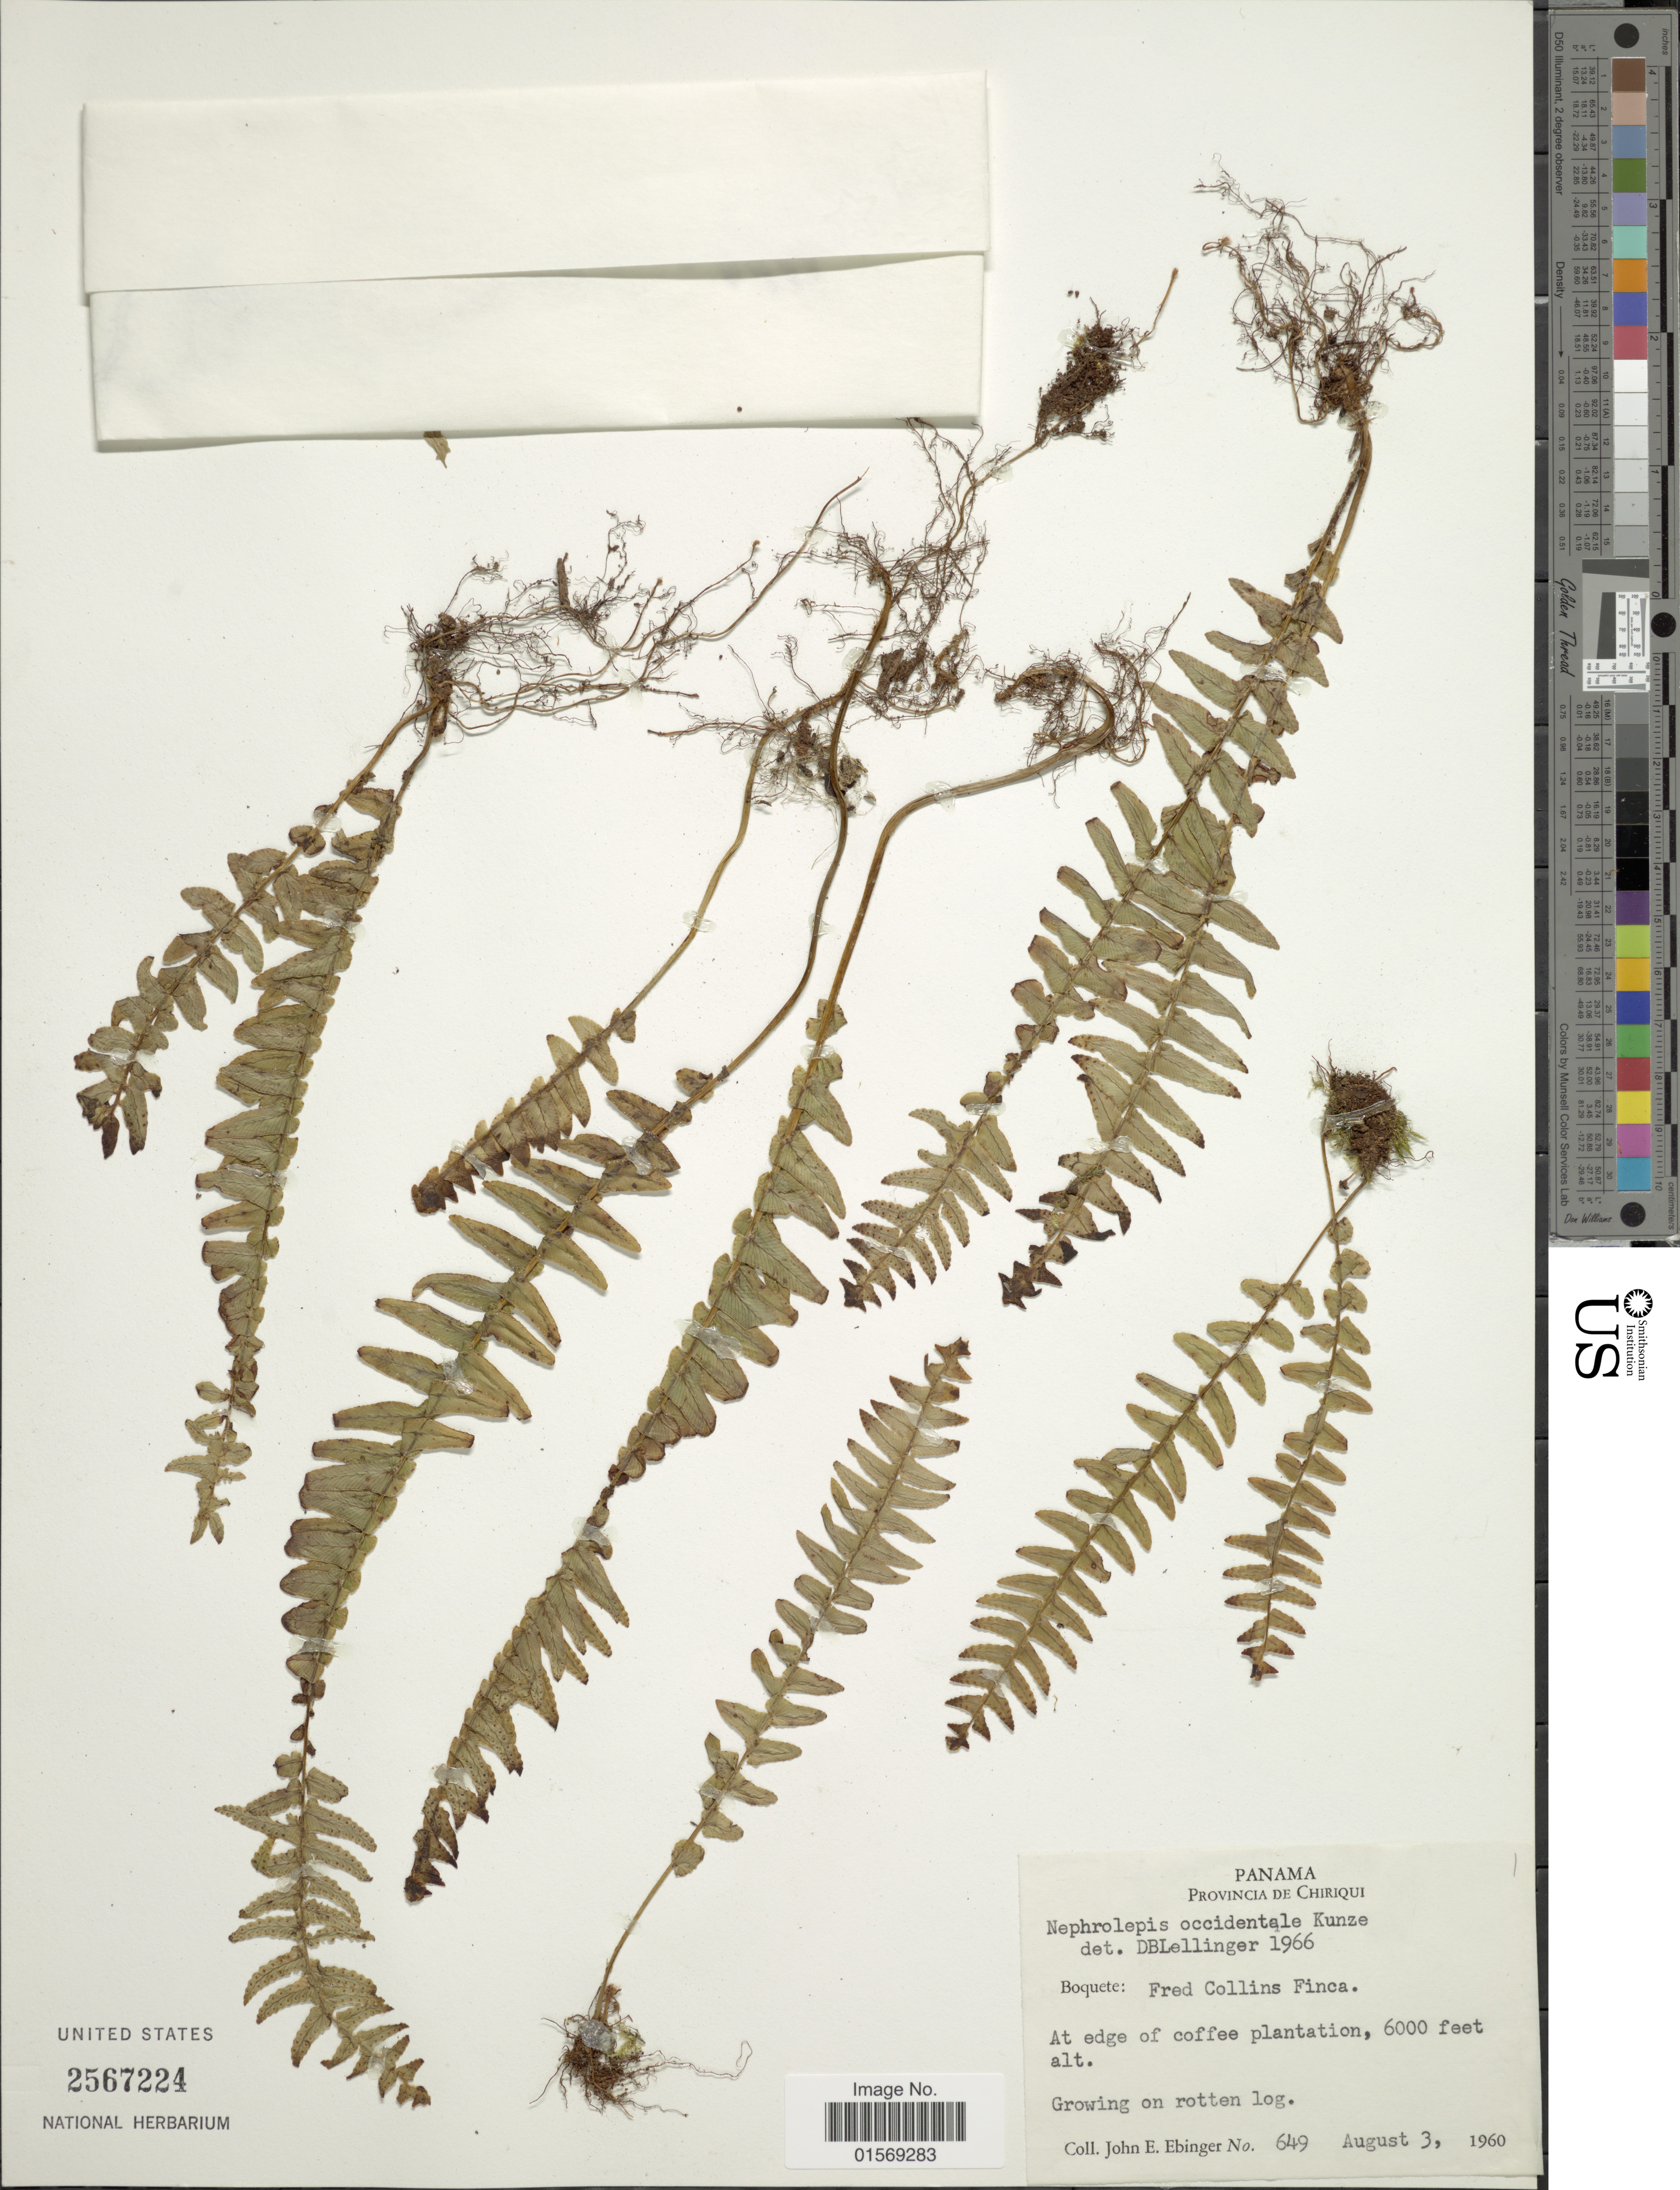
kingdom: Plantae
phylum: Tracheophyta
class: Polypodiopsida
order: Polypodiales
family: Nephrolepidaceae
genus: Nephrolepis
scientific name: Nephrolepis undulata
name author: J. Sm.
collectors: J. Ebinger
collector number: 649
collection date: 1960-08-03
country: Panama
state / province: Chiriqui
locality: Panama. Provincia de Chiriqui. Boquete: Fred Collins Finca.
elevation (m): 1829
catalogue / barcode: US 2567224